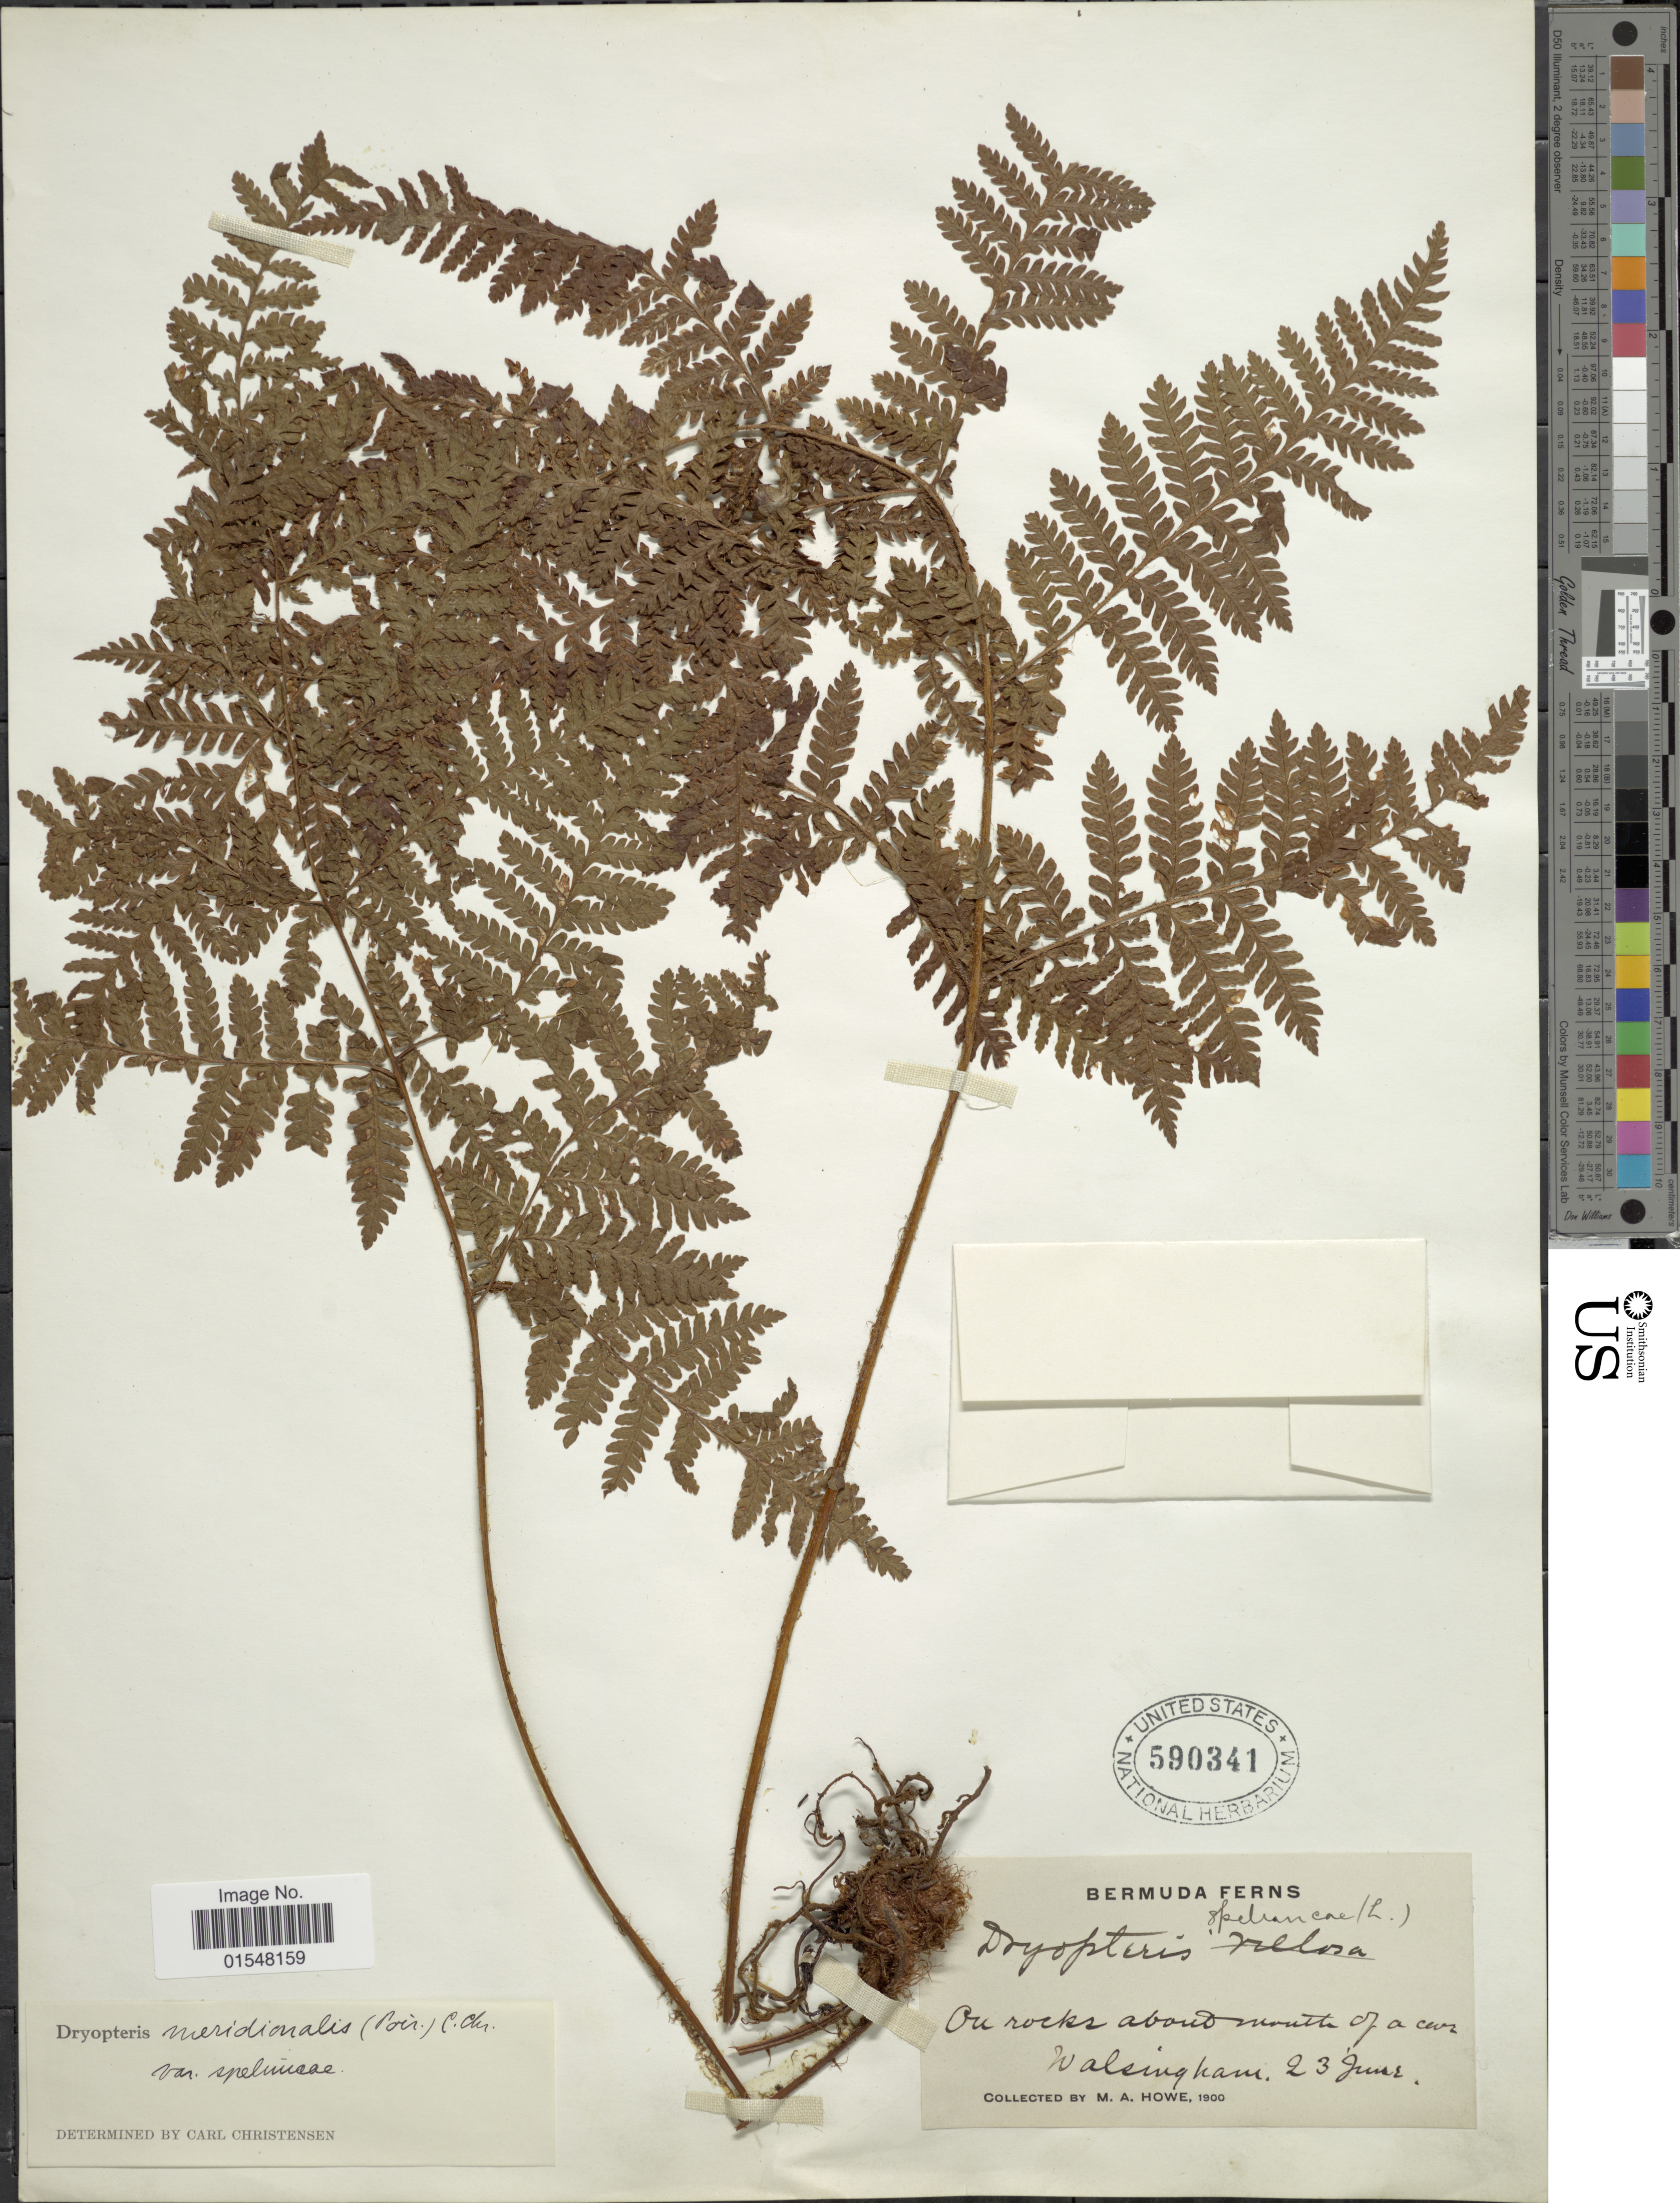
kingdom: Plantae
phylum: Tracheophyta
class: Polypodiopsida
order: Polypodiales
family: Dryopteridaceae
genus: Ctenitis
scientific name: Ctenitis meridionalis var. speluncae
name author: (C. Chr.) K.U. Kramer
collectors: M. A. Howe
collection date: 1900-06-23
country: Bermuda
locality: On rocks about mouth of a cave. Walsingham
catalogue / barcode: US 590341